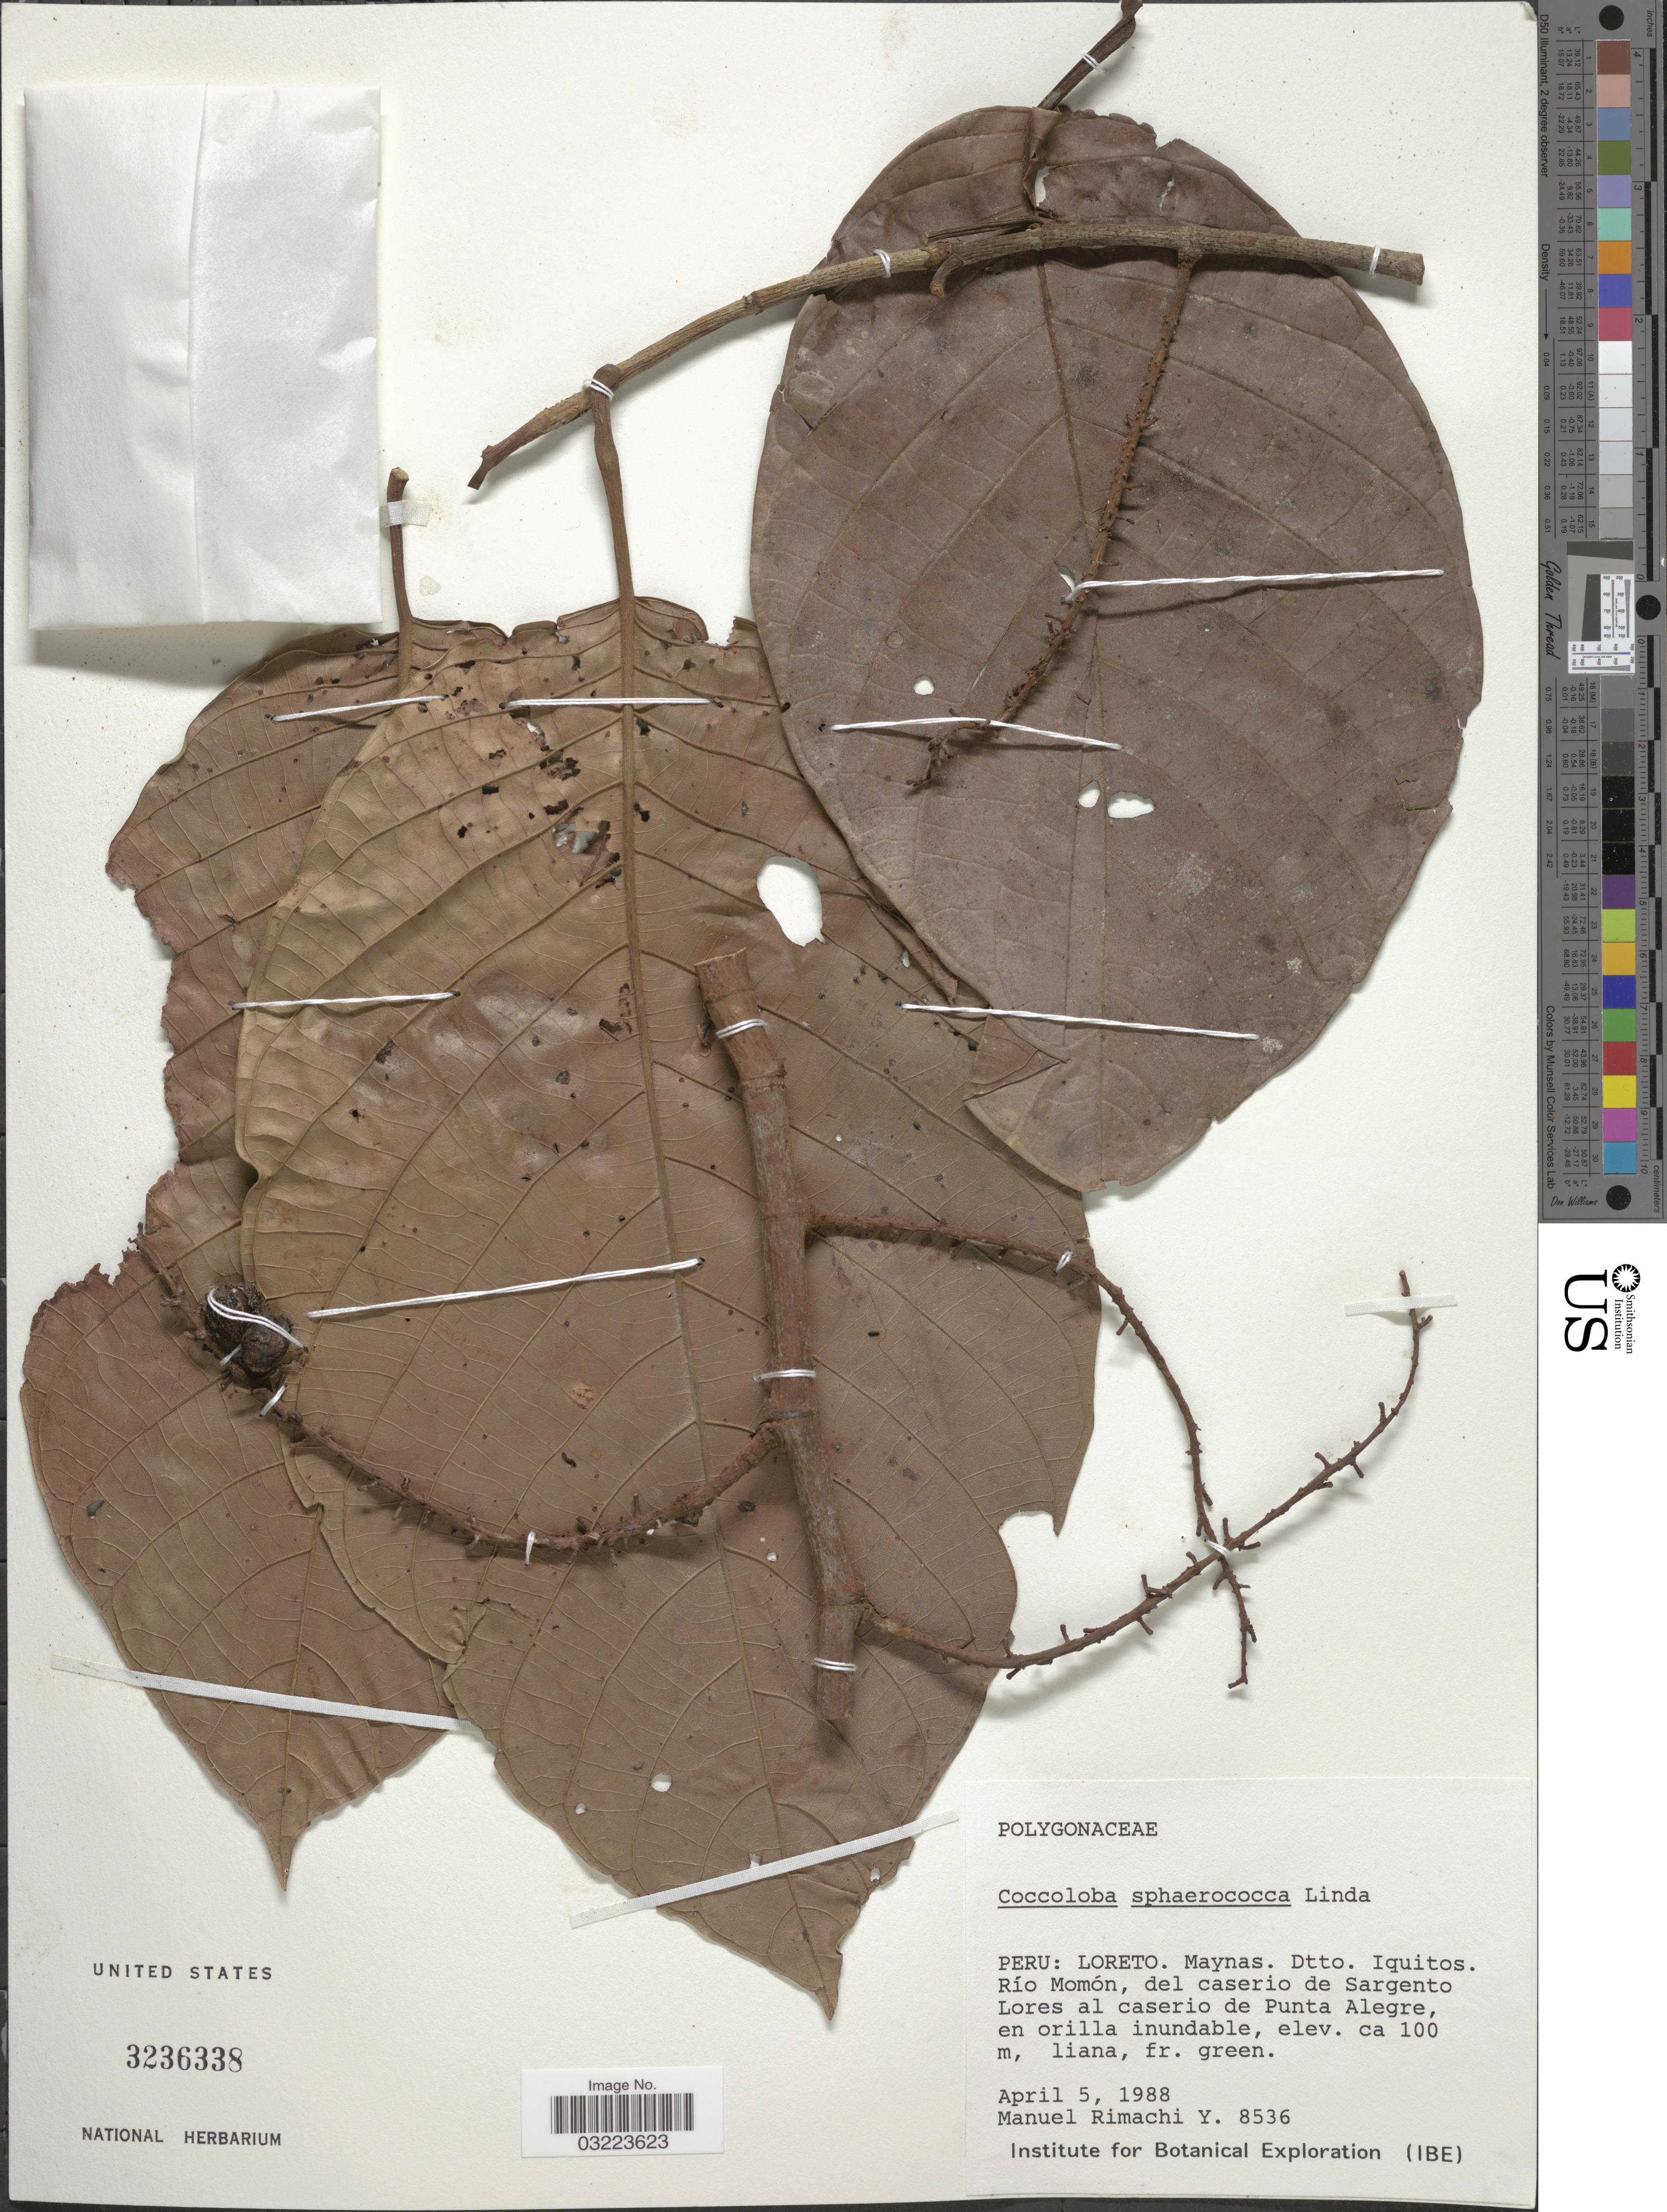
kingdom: Plantae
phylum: Tracheophyta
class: Magnoliopsida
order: Caryophyllales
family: Polygonaceae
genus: Coccoloba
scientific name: Coccoloba sphaerococca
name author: Lindau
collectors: M. Rimachi Y.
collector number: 8536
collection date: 1988-04-05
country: Peru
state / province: Loreto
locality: Maynas. Dtto. Iquitos. Río Momón, del caserio de Sargento Lores al caserio de Punta Alegre.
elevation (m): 100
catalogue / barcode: US 3236338